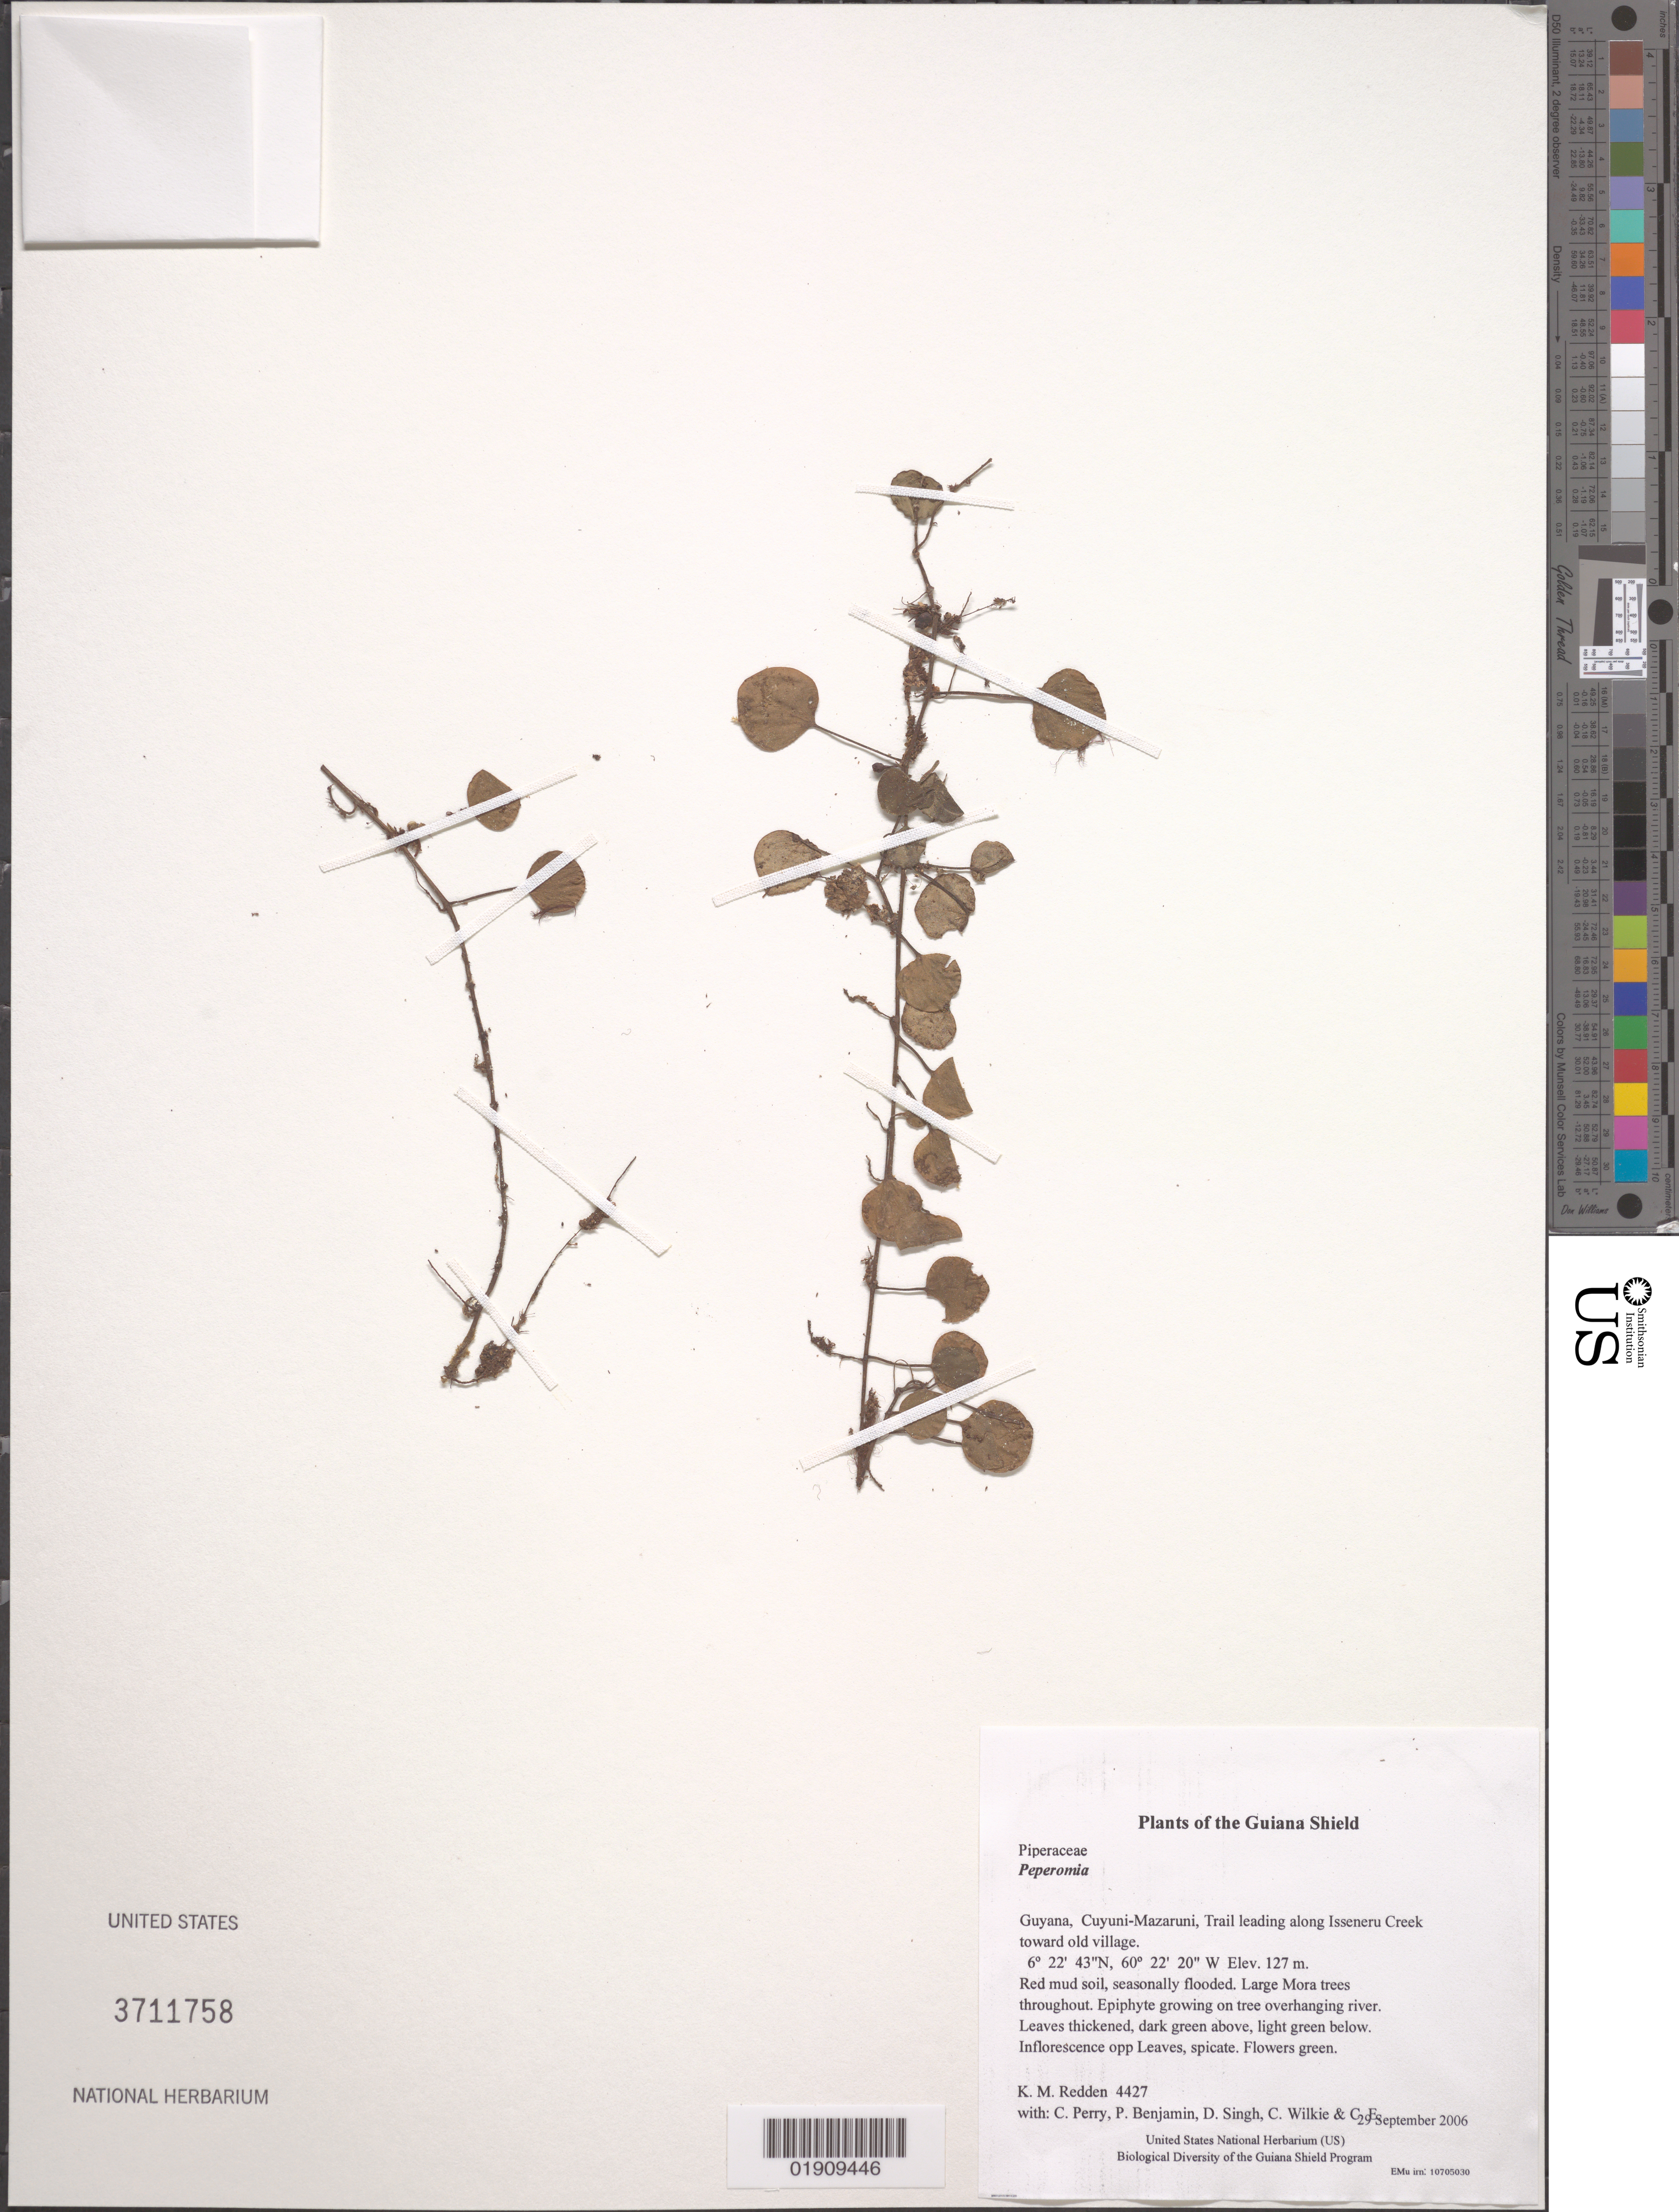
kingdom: Plantae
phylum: Tracheophyta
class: Magnoliopsida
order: Piperales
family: Piperaceae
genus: Peperomia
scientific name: Peperomia serpens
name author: (Sw.) Loudon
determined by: Jiménez, José Estaban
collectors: K. M. Redden, C. Perry, P. Benjamin, D. Singh, C. Wilkie & C. E. Hinchliff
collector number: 4427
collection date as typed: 29 September 2006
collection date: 2006-09-29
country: Guyana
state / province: Cuyuni-Mazaruni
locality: Trail leading along Isseneru Creek toward old village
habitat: Red mud soil, seasonally flooded. Large Mora trees throughout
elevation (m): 127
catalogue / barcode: US 3711758